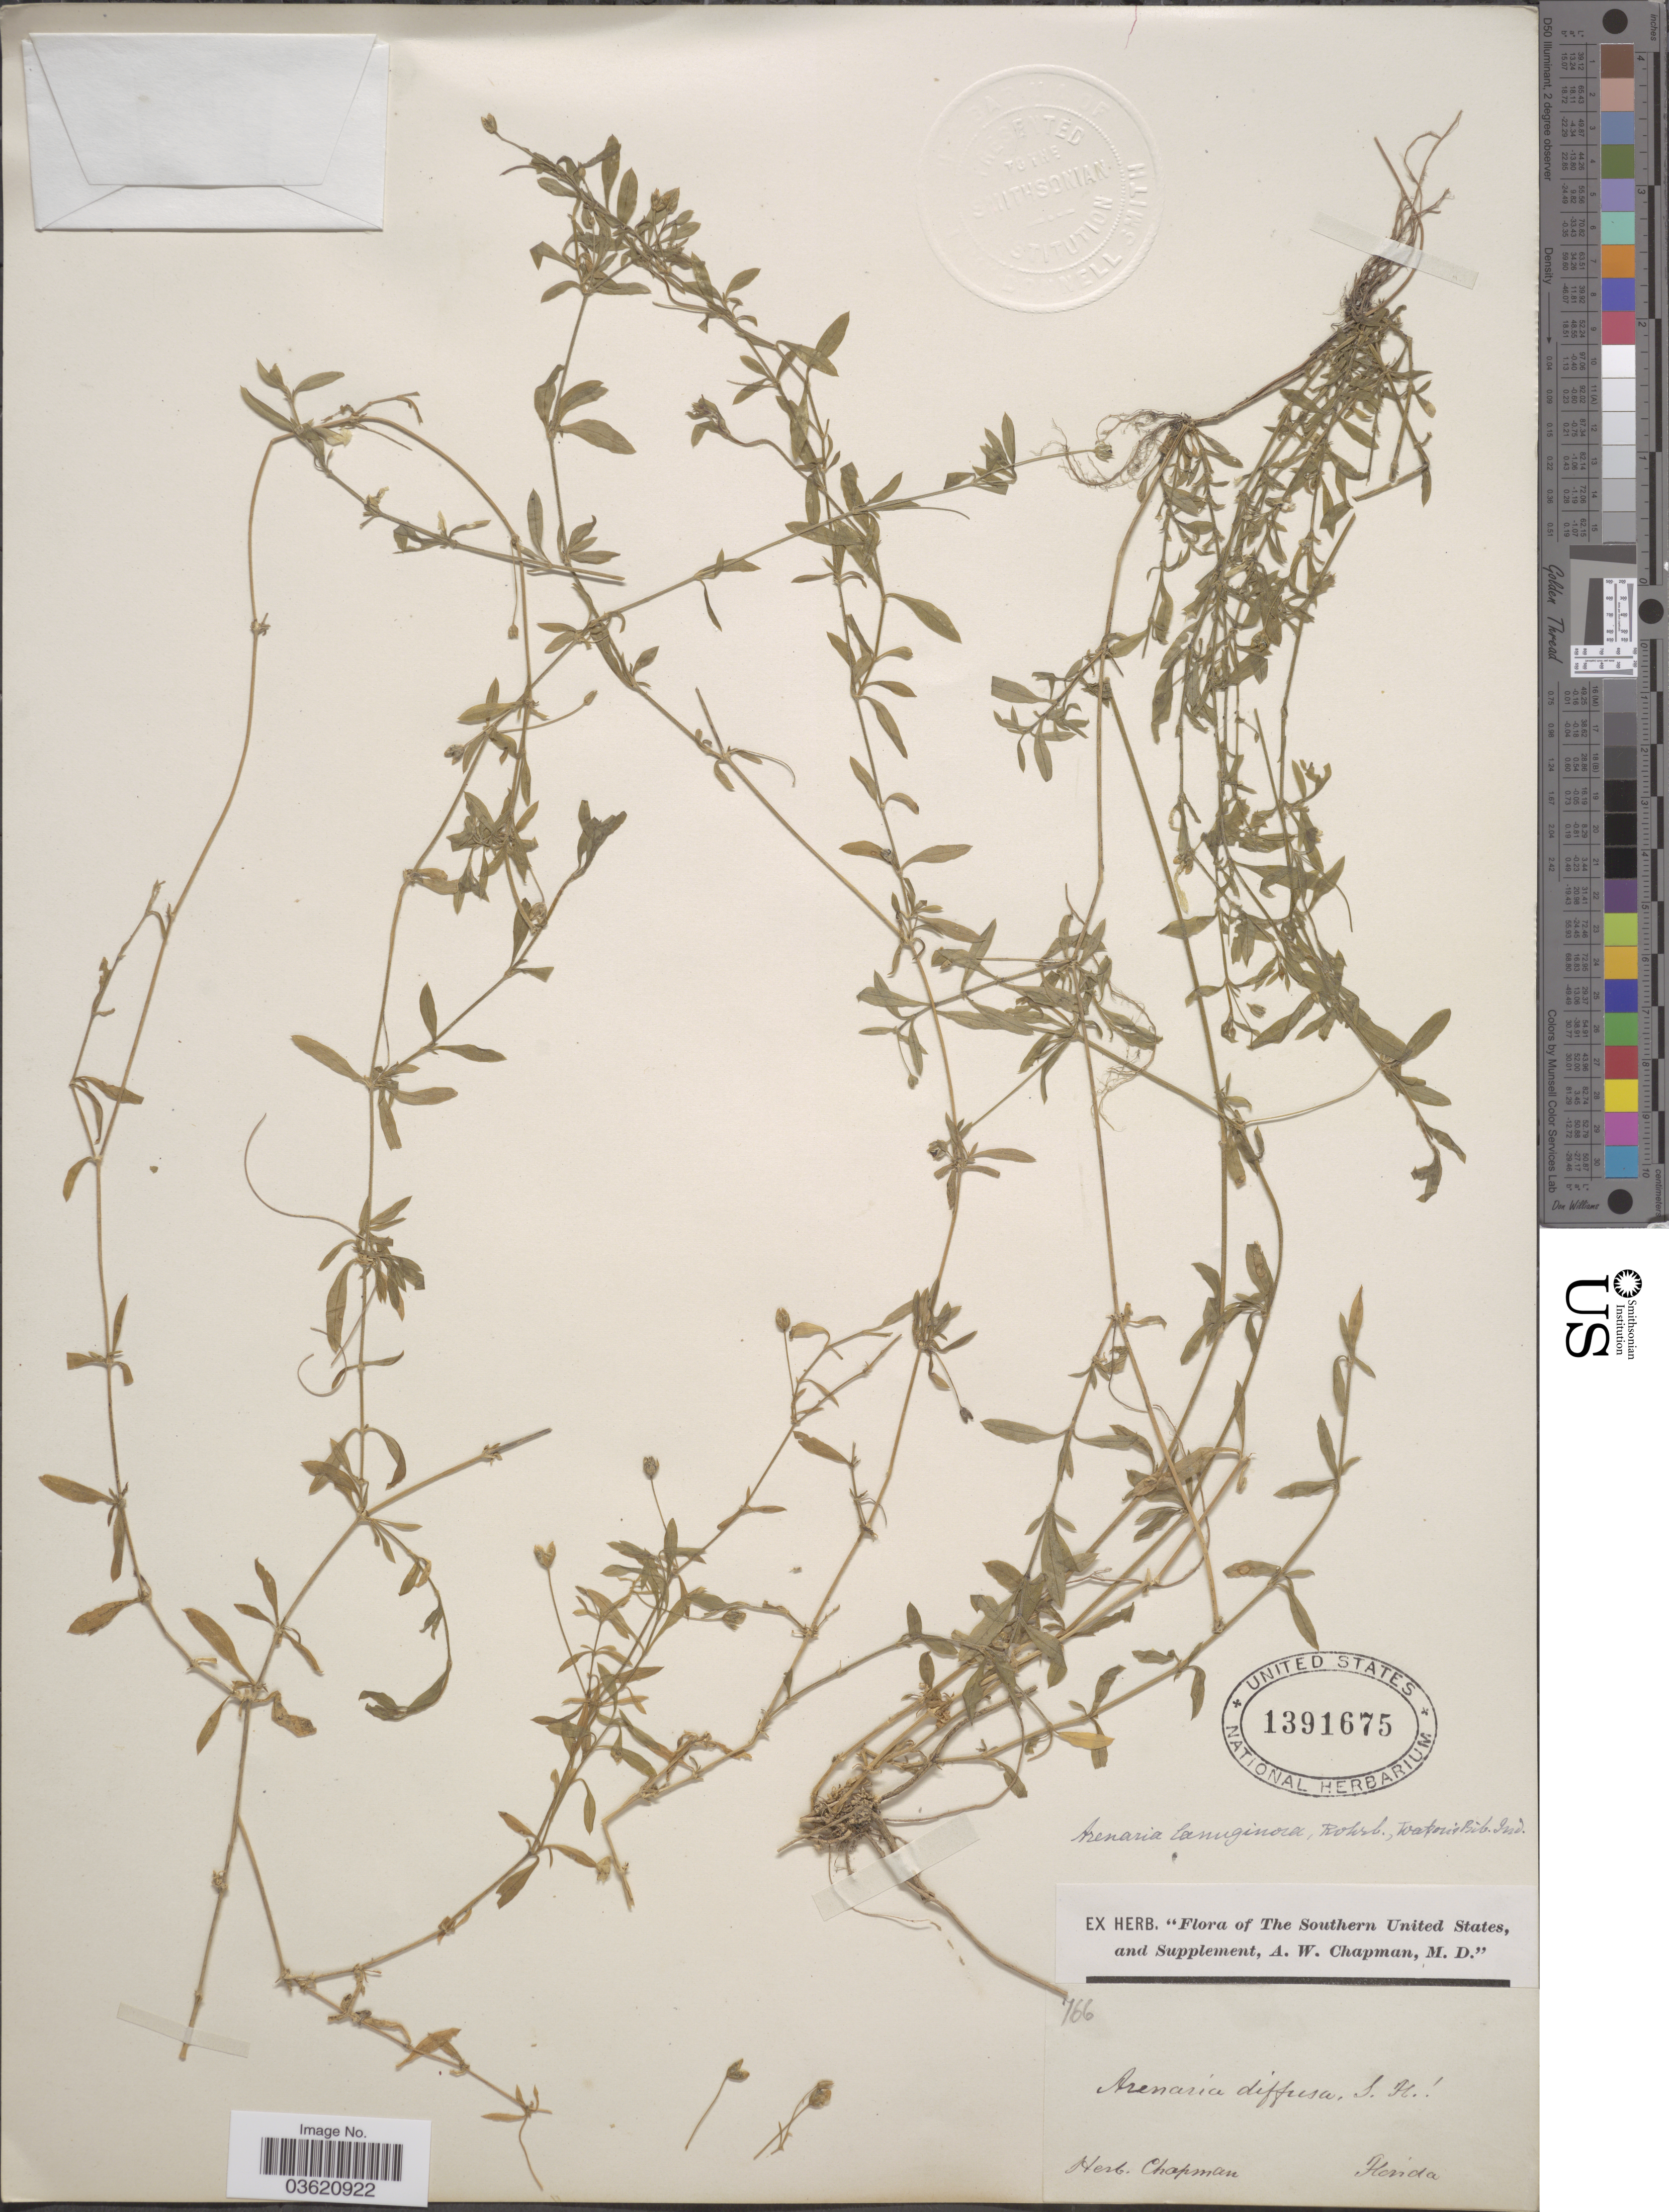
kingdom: Plantae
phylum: Tracheophyta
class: Magnoliopsida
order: Caryophyllales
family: Caryophyllaceae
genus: Arenaria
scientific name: Arenaria lanuginosa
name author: (Michx.) Rohrb.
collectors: ex herb. A.W. Chapman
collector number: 766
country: United States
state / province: Florida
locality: The Southern United States, and Supplement.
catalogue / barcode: US 1391675